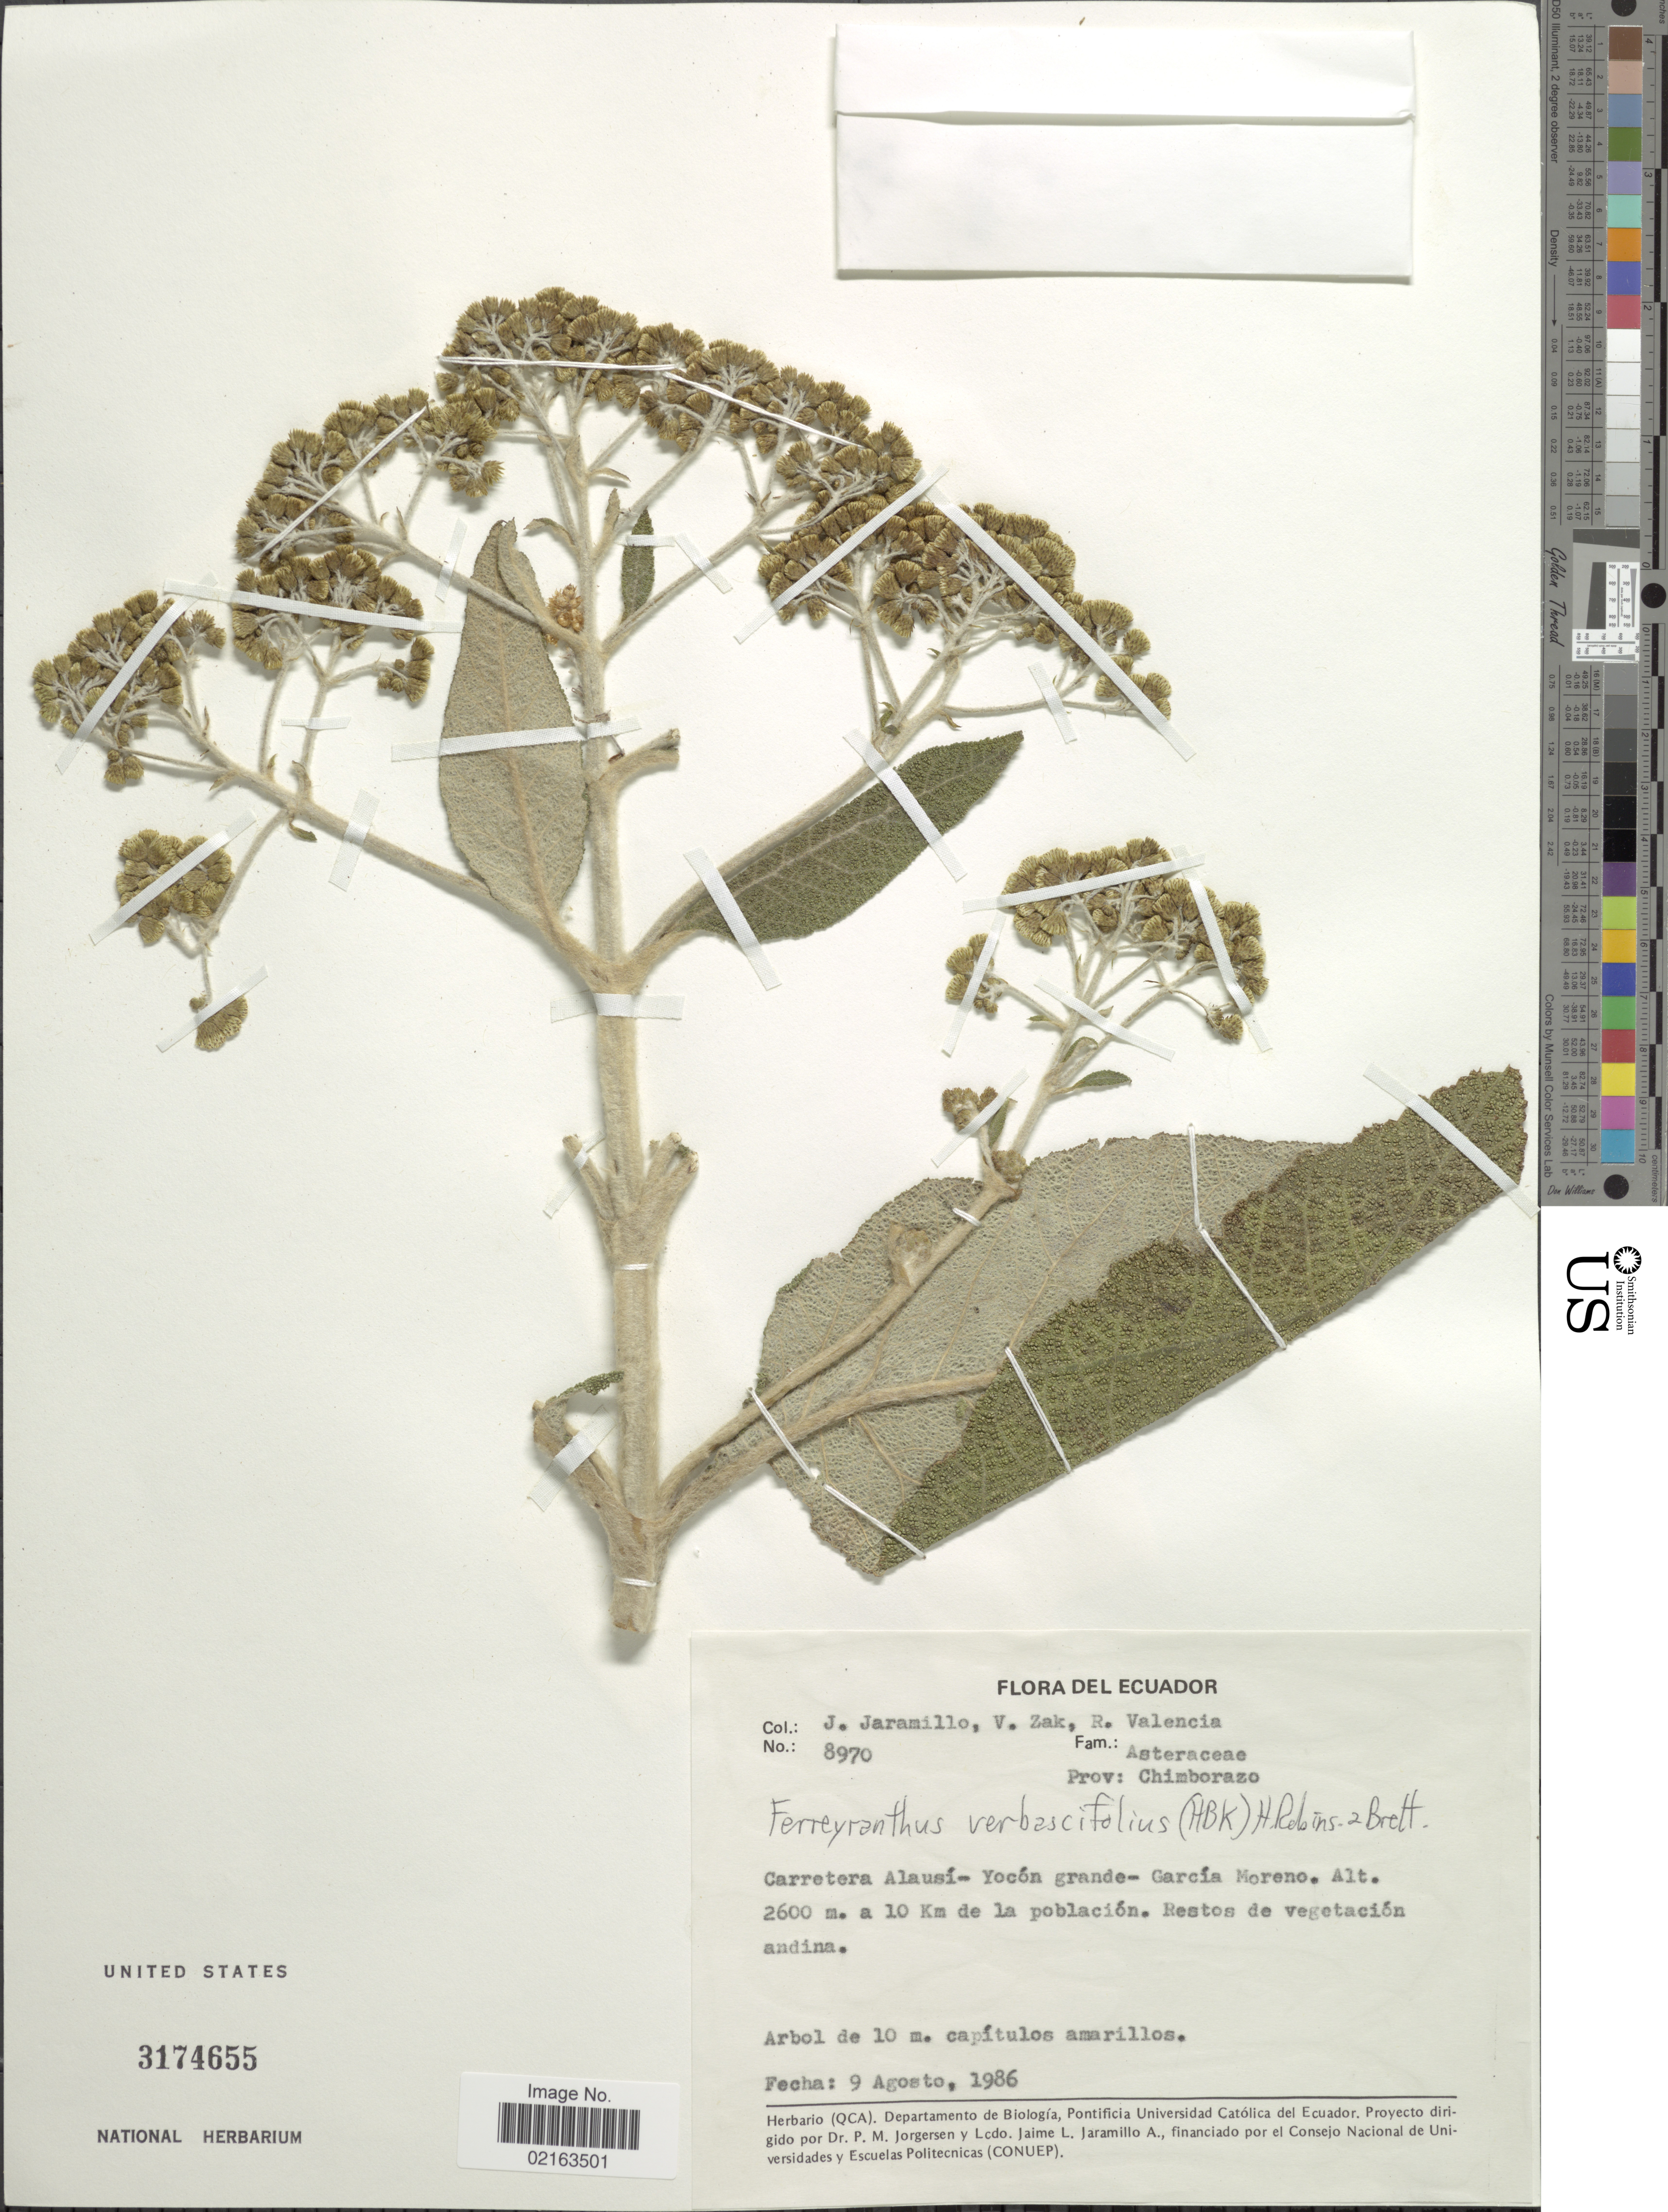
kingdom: Plantae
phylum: Tracheophyta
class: Magnoliopsida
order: Asterales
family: Asteraceae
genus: Ferreyranthus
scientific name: Ferreyranthus verbascifolius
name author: (Kunth) H. Rob. & Brettell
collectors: J. Jaramillo, V. Zak & R. Valencia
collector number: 8970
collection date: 1986-08-09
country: Ecuador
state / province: Chimborazo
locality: Prov: Chimborazo. Carretera Alausí - Yocón grande - García Moreno. A 10 Km de la población.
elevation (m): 2600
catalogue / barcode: US 3174655